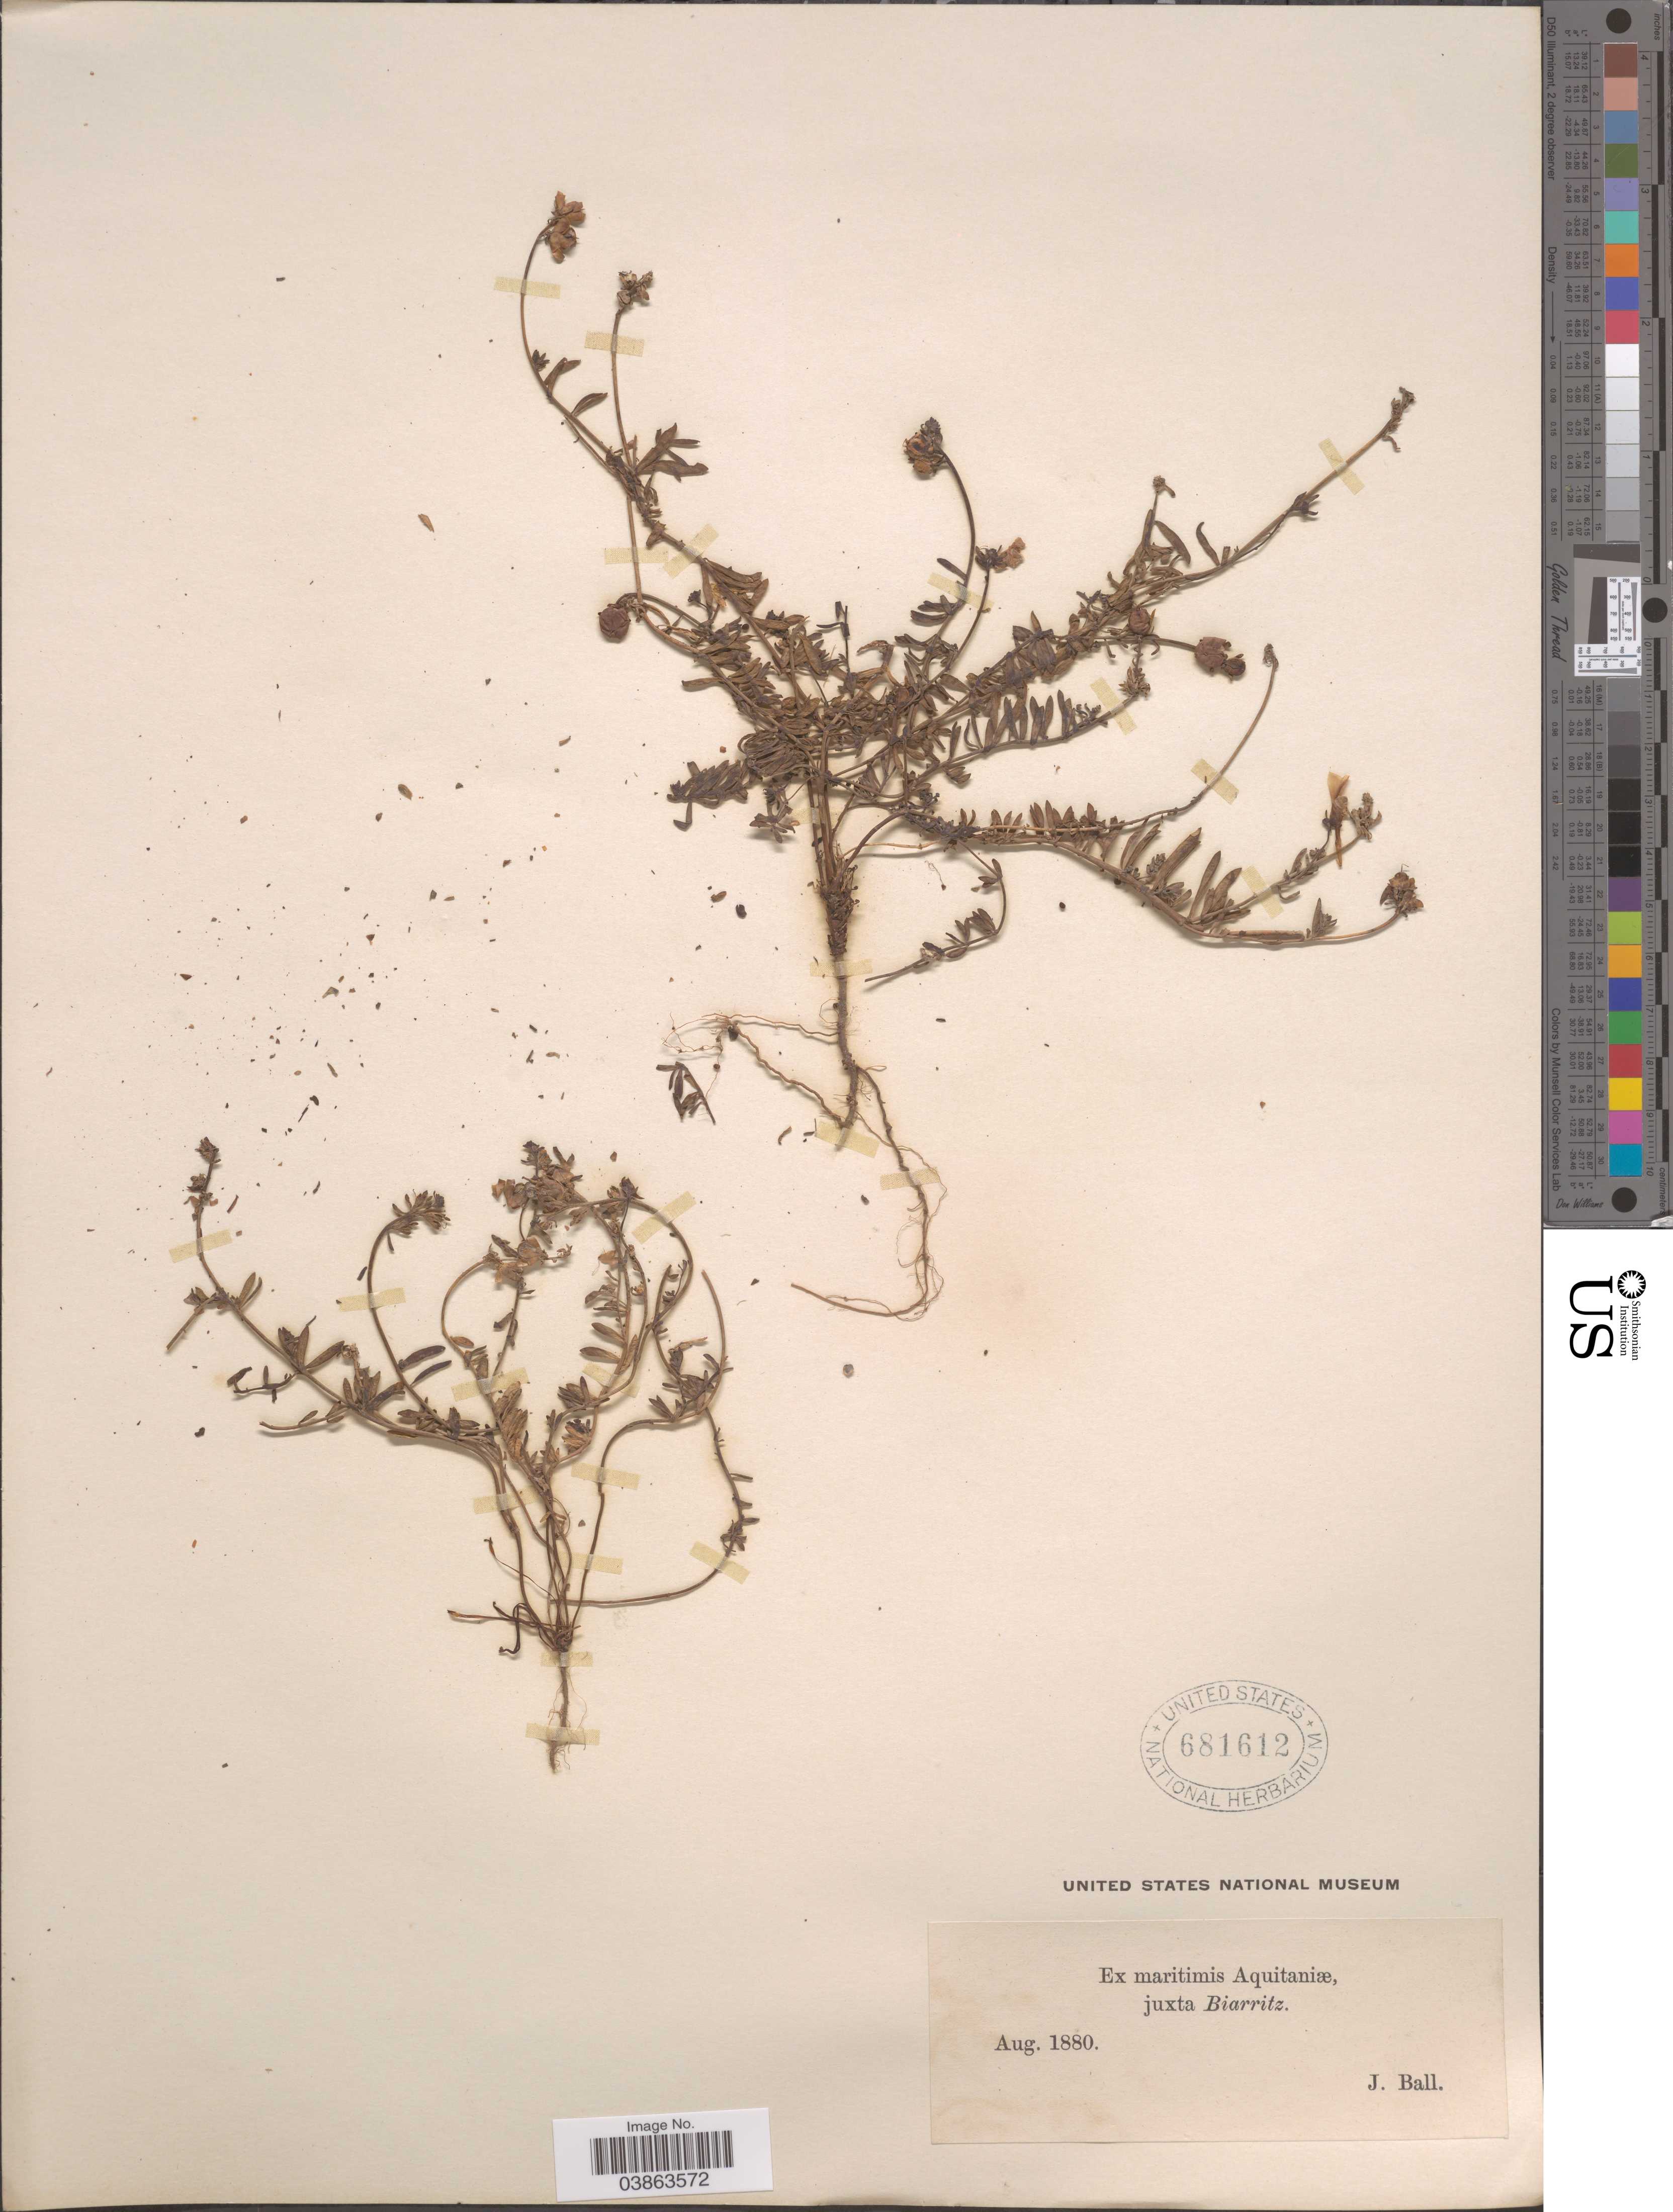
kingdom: Plantae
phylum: Tracheophyta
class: Magnoliopsida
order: Lamiales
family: Plantaginaceae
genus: Linaria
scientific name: Linaria sp.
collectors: J. Ball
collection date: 1880-08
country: France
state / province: Nouvelle-Aquitaine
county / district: Pyrénées-Atlantiques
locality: Ex maritimis Aquitaniae, juxta Biarritz.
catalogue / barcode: US 681612